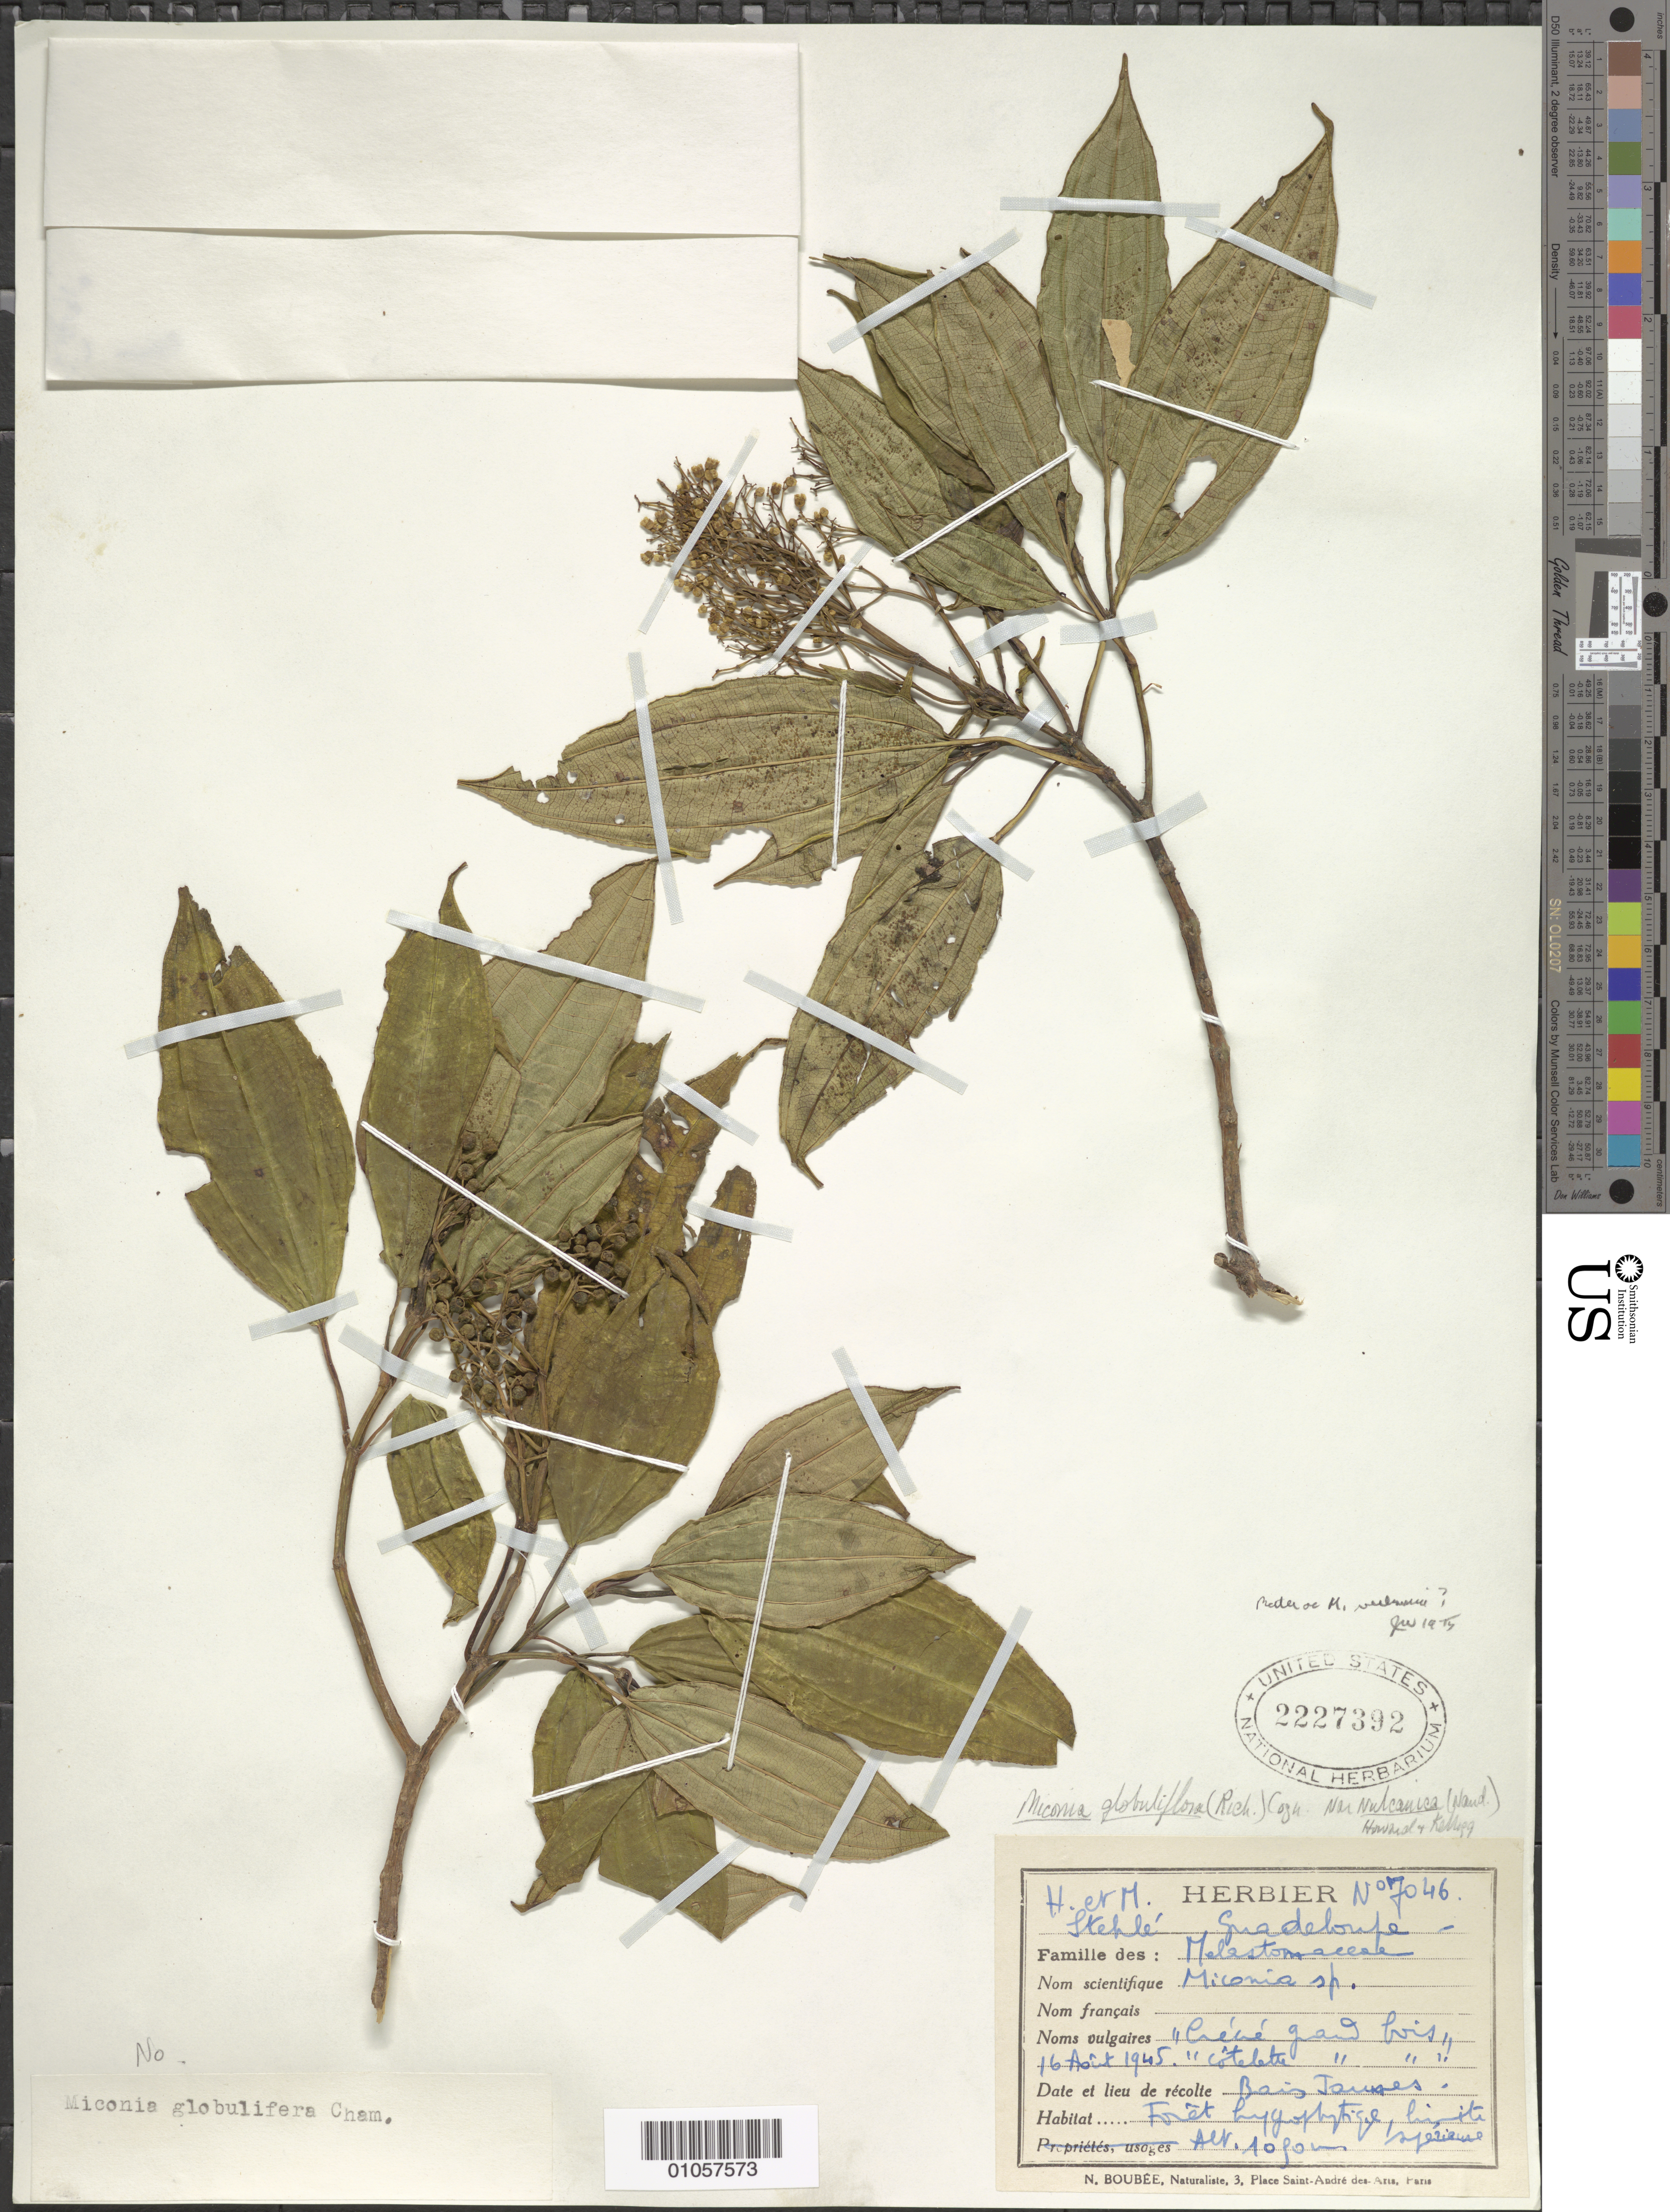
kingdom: Plantae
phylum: Tracheophyta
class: Magnoliopsida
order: Myrtales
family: Melastomataceae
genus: Miconia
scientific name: Miconia globuliflora var. vulcanica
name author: (Naudin) R.A. Howard & E.A. Kellogg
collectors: H. Stehlé & M. Stehlé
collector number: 7046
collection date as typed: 16 Aug 1945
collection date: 1945-08-16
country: Guadeloupe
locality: Bains Jaunes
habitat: Forêt hygrophytique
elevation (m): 1050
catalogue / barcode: US 2227392